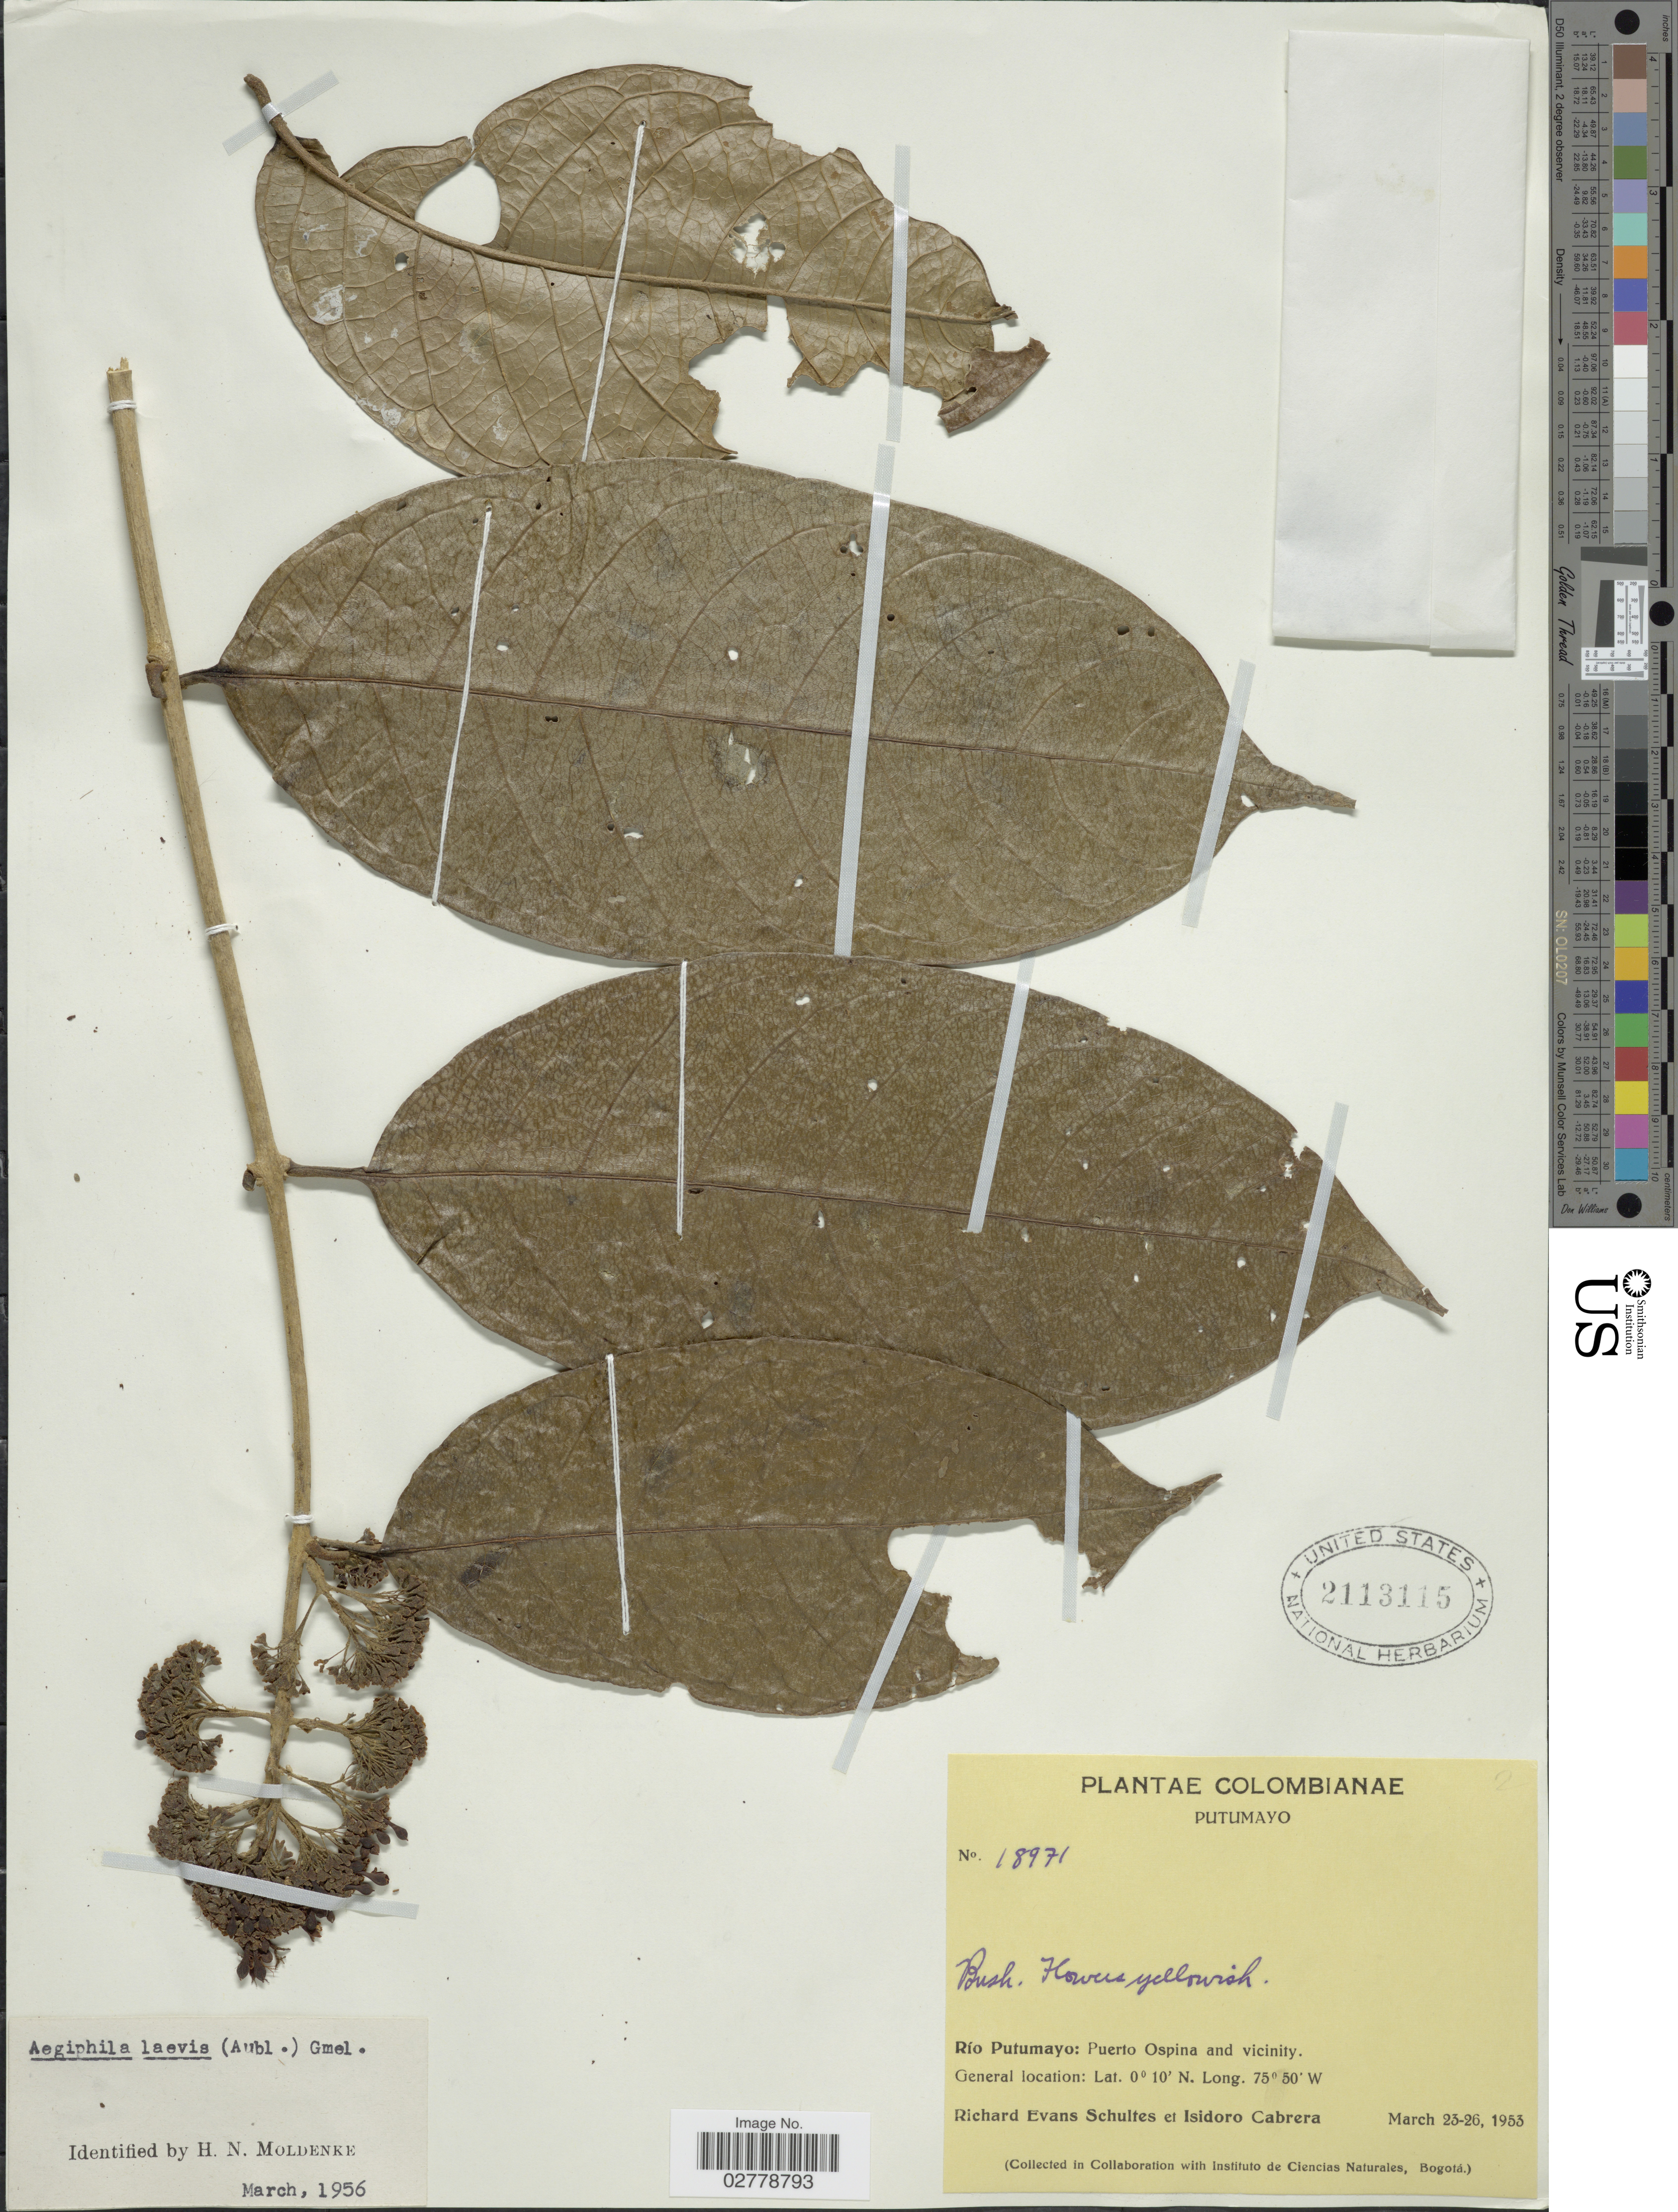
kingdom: Plantae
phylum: Tracheophyta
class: Magnoliopsida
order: Lamiales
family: Lamiaceae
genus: Aegiphila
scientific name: Aegiphila laevis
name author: (Aubl.) J.F. Gmel.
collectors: R. E. Schultes & I. Cabrera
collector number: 18971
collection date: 1953-03-25/1953-03-26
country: Colombia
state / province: Putumayo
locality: Río Putumayo: Puerto Ospina and vicinity.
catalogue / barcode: US 2113115